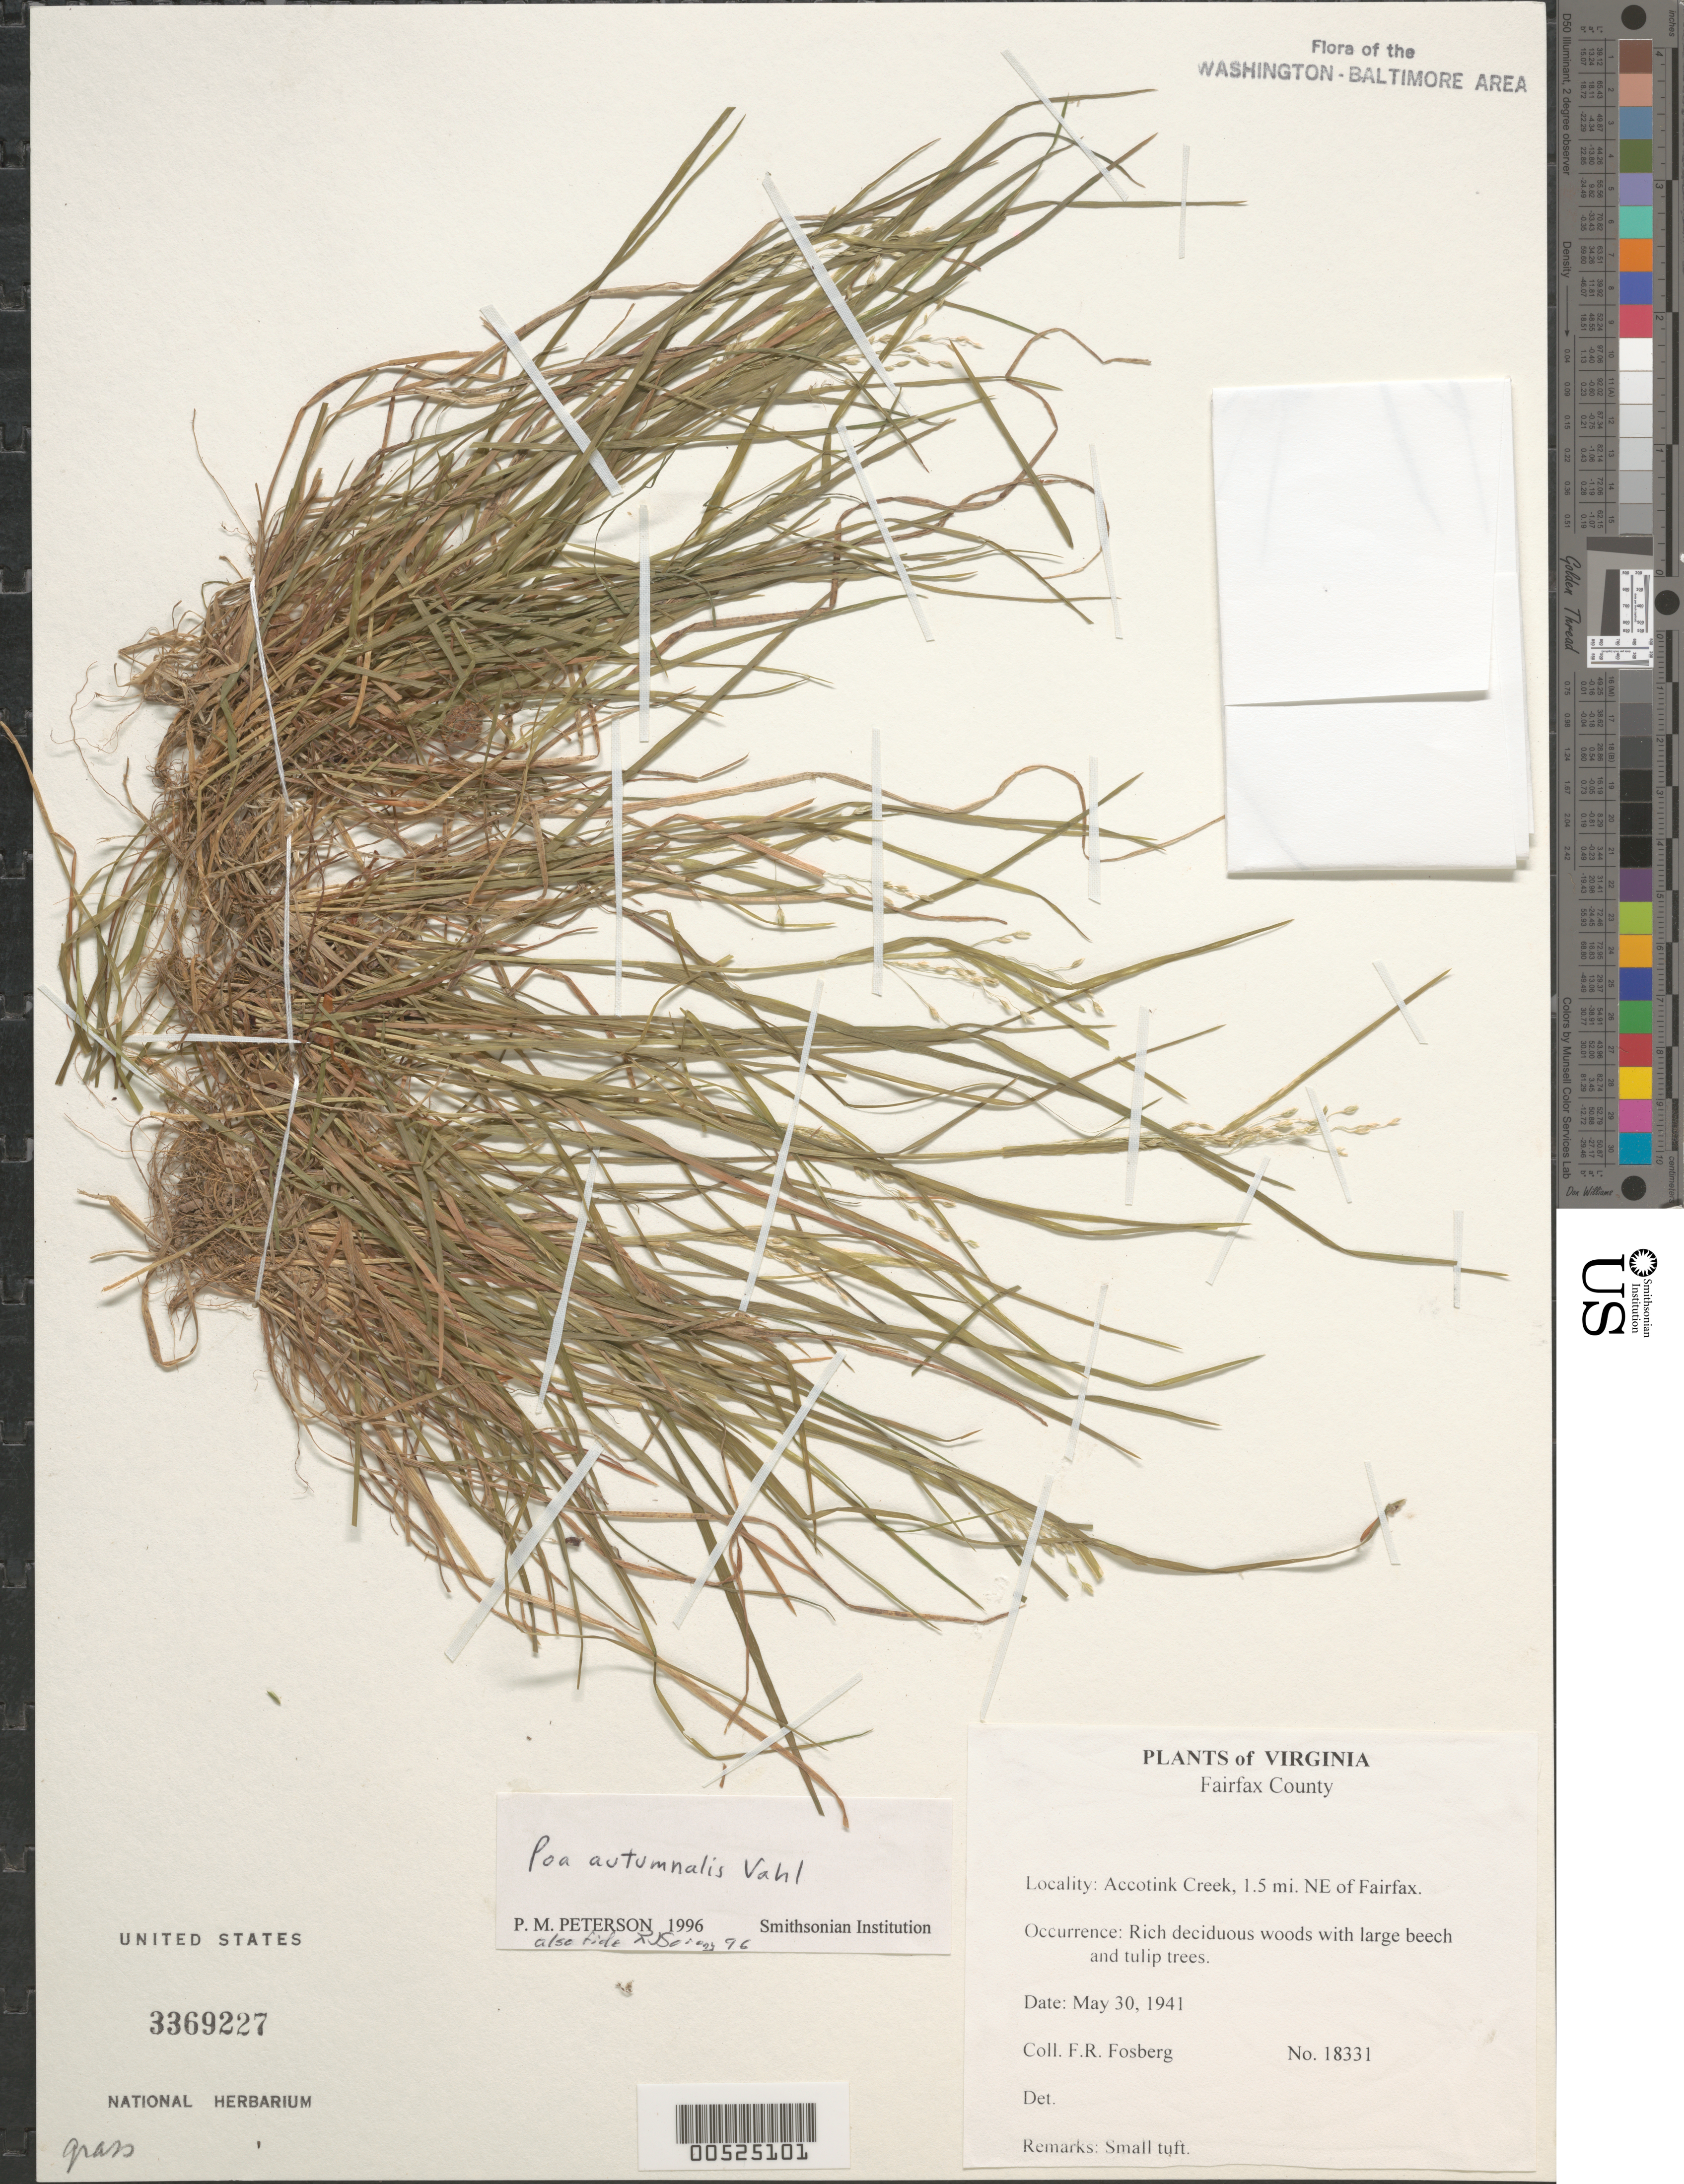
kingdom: Plantae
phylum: Tracheophyta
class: Liliopsida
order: Poales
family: Poaceae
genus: Poa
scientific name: Poa autumnalis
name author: Muhl. ex Elliott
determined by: Peterson, Paul M., (BOT), Smithsonian Institution - National Museum of Natural History (UNITED STATES)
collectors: F. R. Fosberg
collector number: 18331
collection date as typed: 30 May 1941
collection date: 1941-05-30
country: United States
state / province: Virginia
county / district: Fairfax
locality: Accotink Creek, 1.5 mi. NE of Fairfax.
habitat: Rich deciduous woods with large beech and tulip trees.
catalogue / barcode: US 3369227